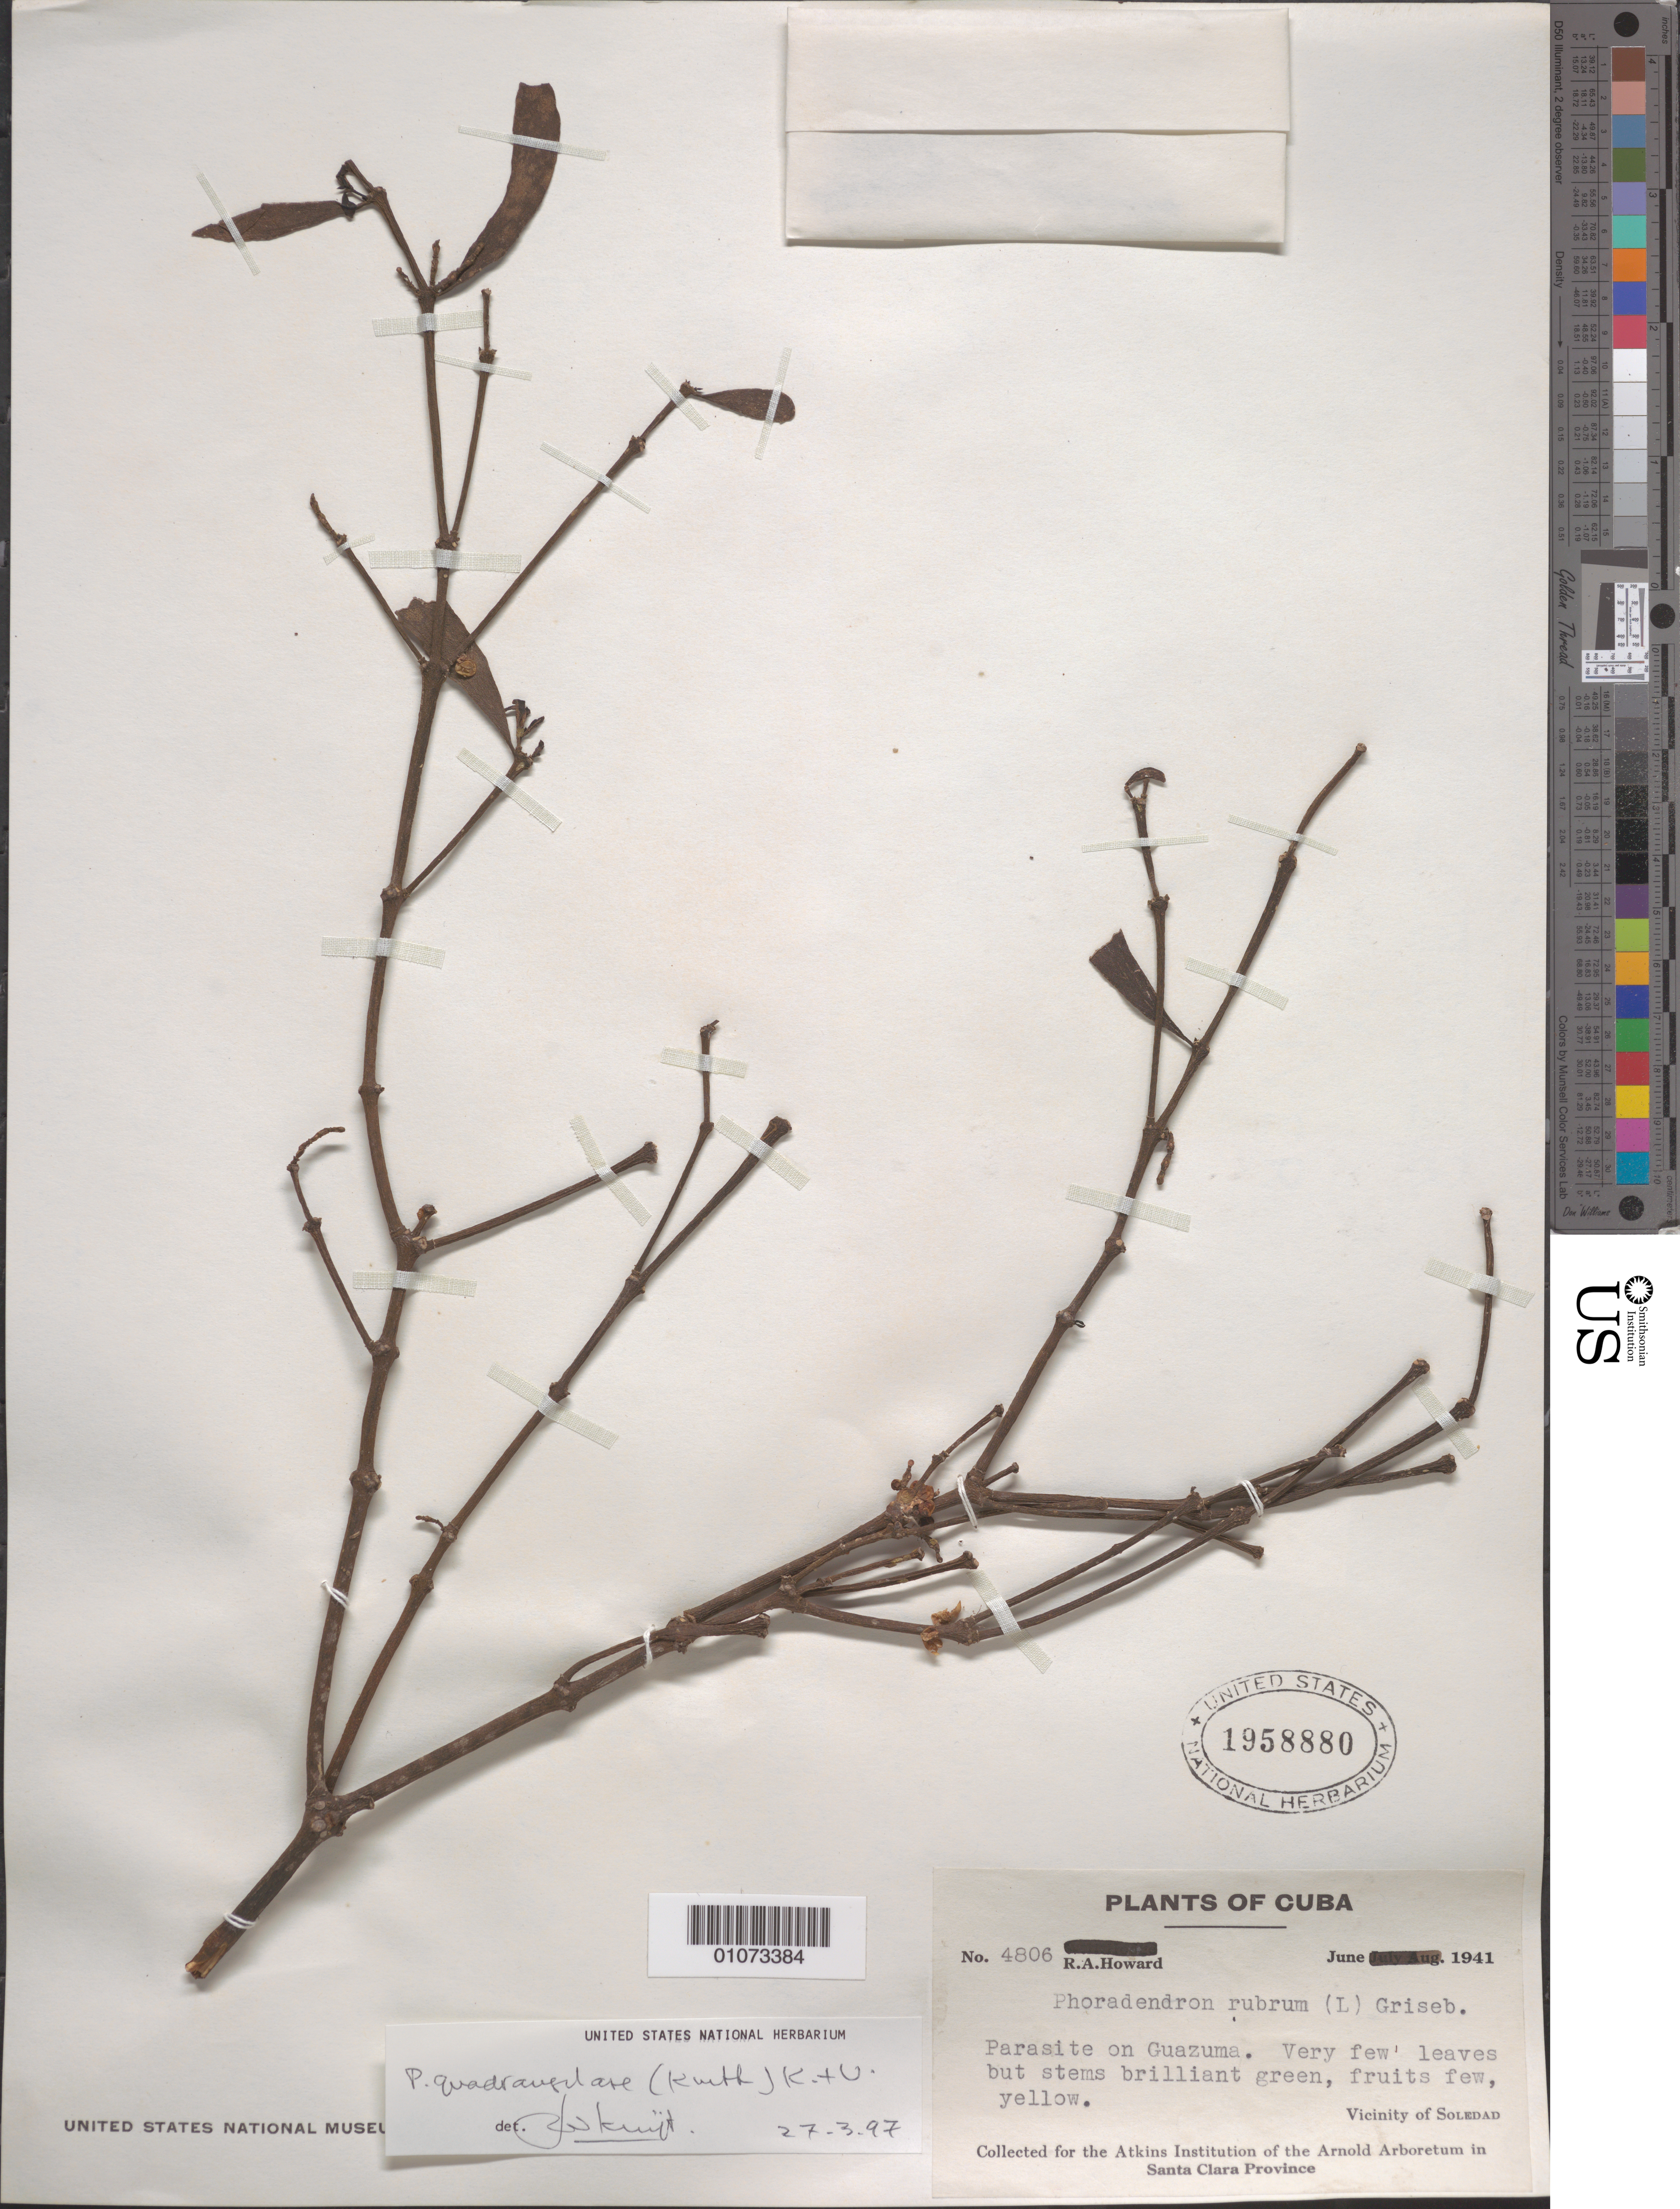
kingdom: Plantae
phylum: Tracheophyta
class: Magnoliopsida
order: Santalales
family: Viscaceae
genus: Phoradendron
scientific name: Phoradendron quadrangulare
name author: (Kunth) Griseb.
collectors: R. A. Howard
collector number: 4806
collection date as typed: Jun 1941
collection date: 1941-06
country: Cuba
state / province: Cienfuegos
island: Cuba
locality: Vicinity of Soledad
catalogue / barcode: US 1958880